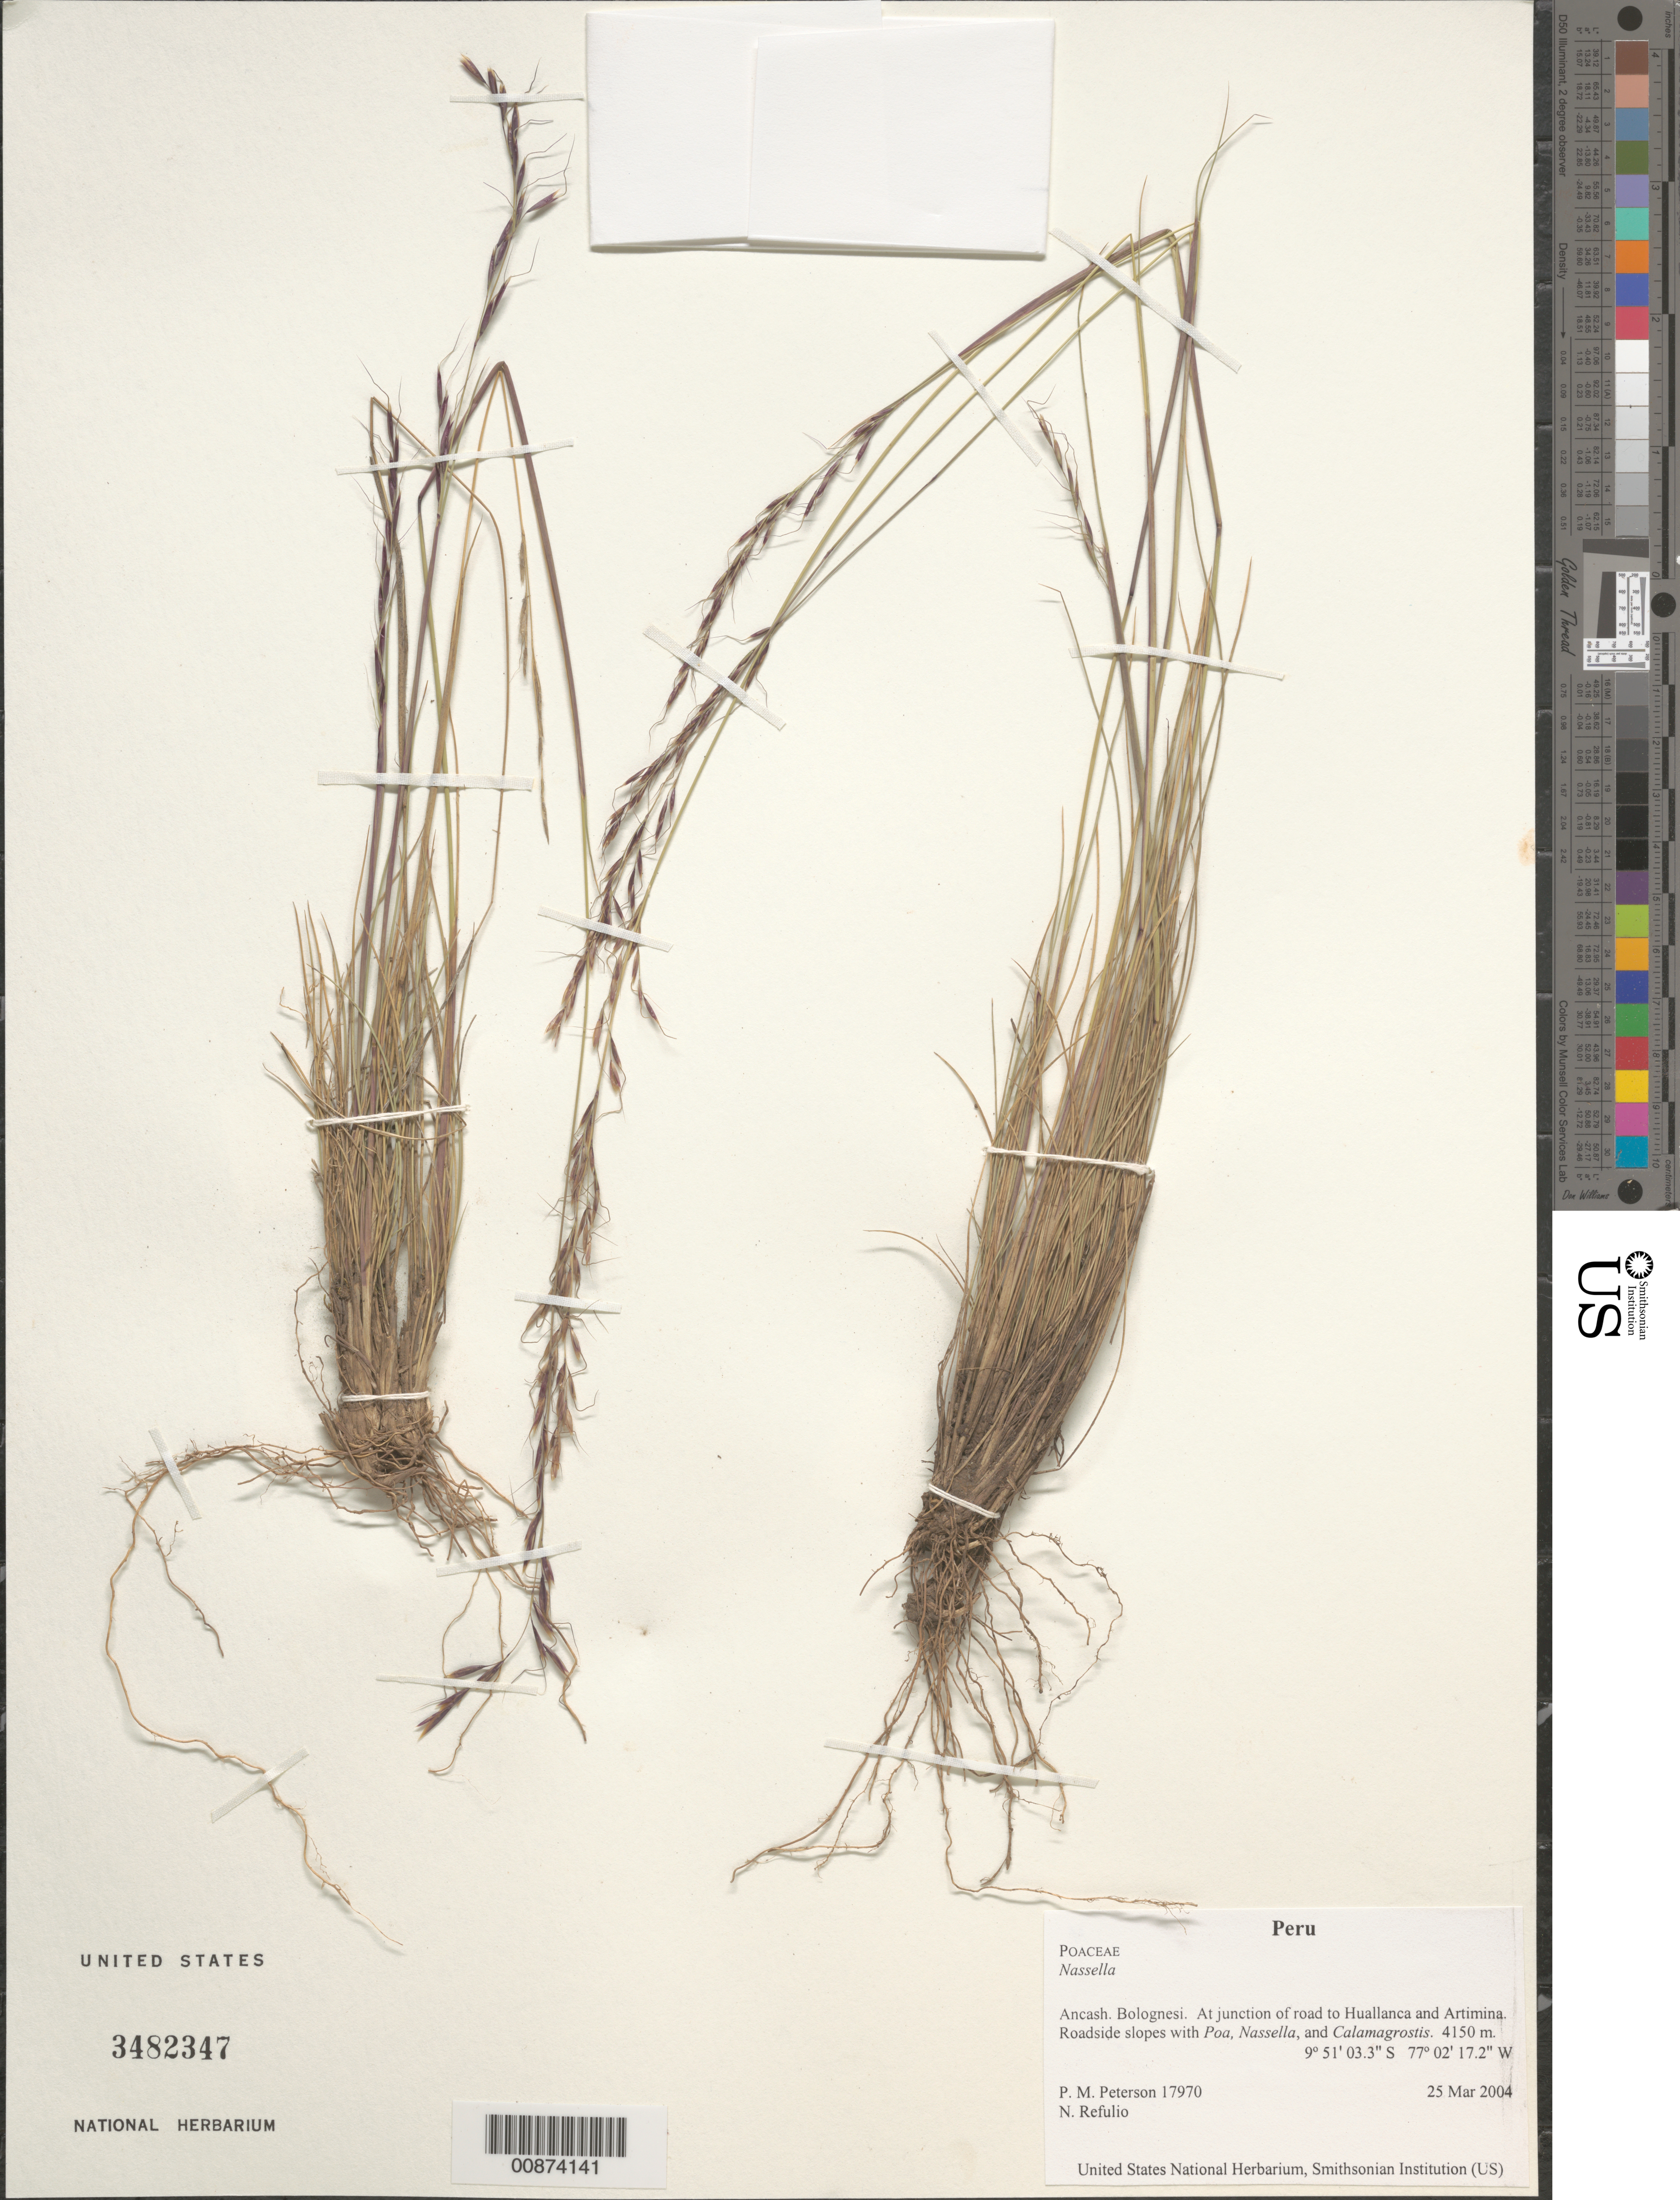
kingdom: Plantae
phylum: Tracheophyta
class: Liliopsida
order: Poales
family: Poaceae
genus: Nassella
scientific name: Nassella sp.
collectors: P. M. Peterson & N. Refulio-Rodríguez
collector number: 17970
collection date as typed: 25 Mar 2004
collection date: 2004-03-25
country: Peru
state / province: Ancash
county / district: Bolognesi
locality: At junction of road to Huallanca and Artimina. Roadside slopes with Poa, Nassella, and Calamagrostis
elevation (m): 4150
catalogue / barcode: US 3482347